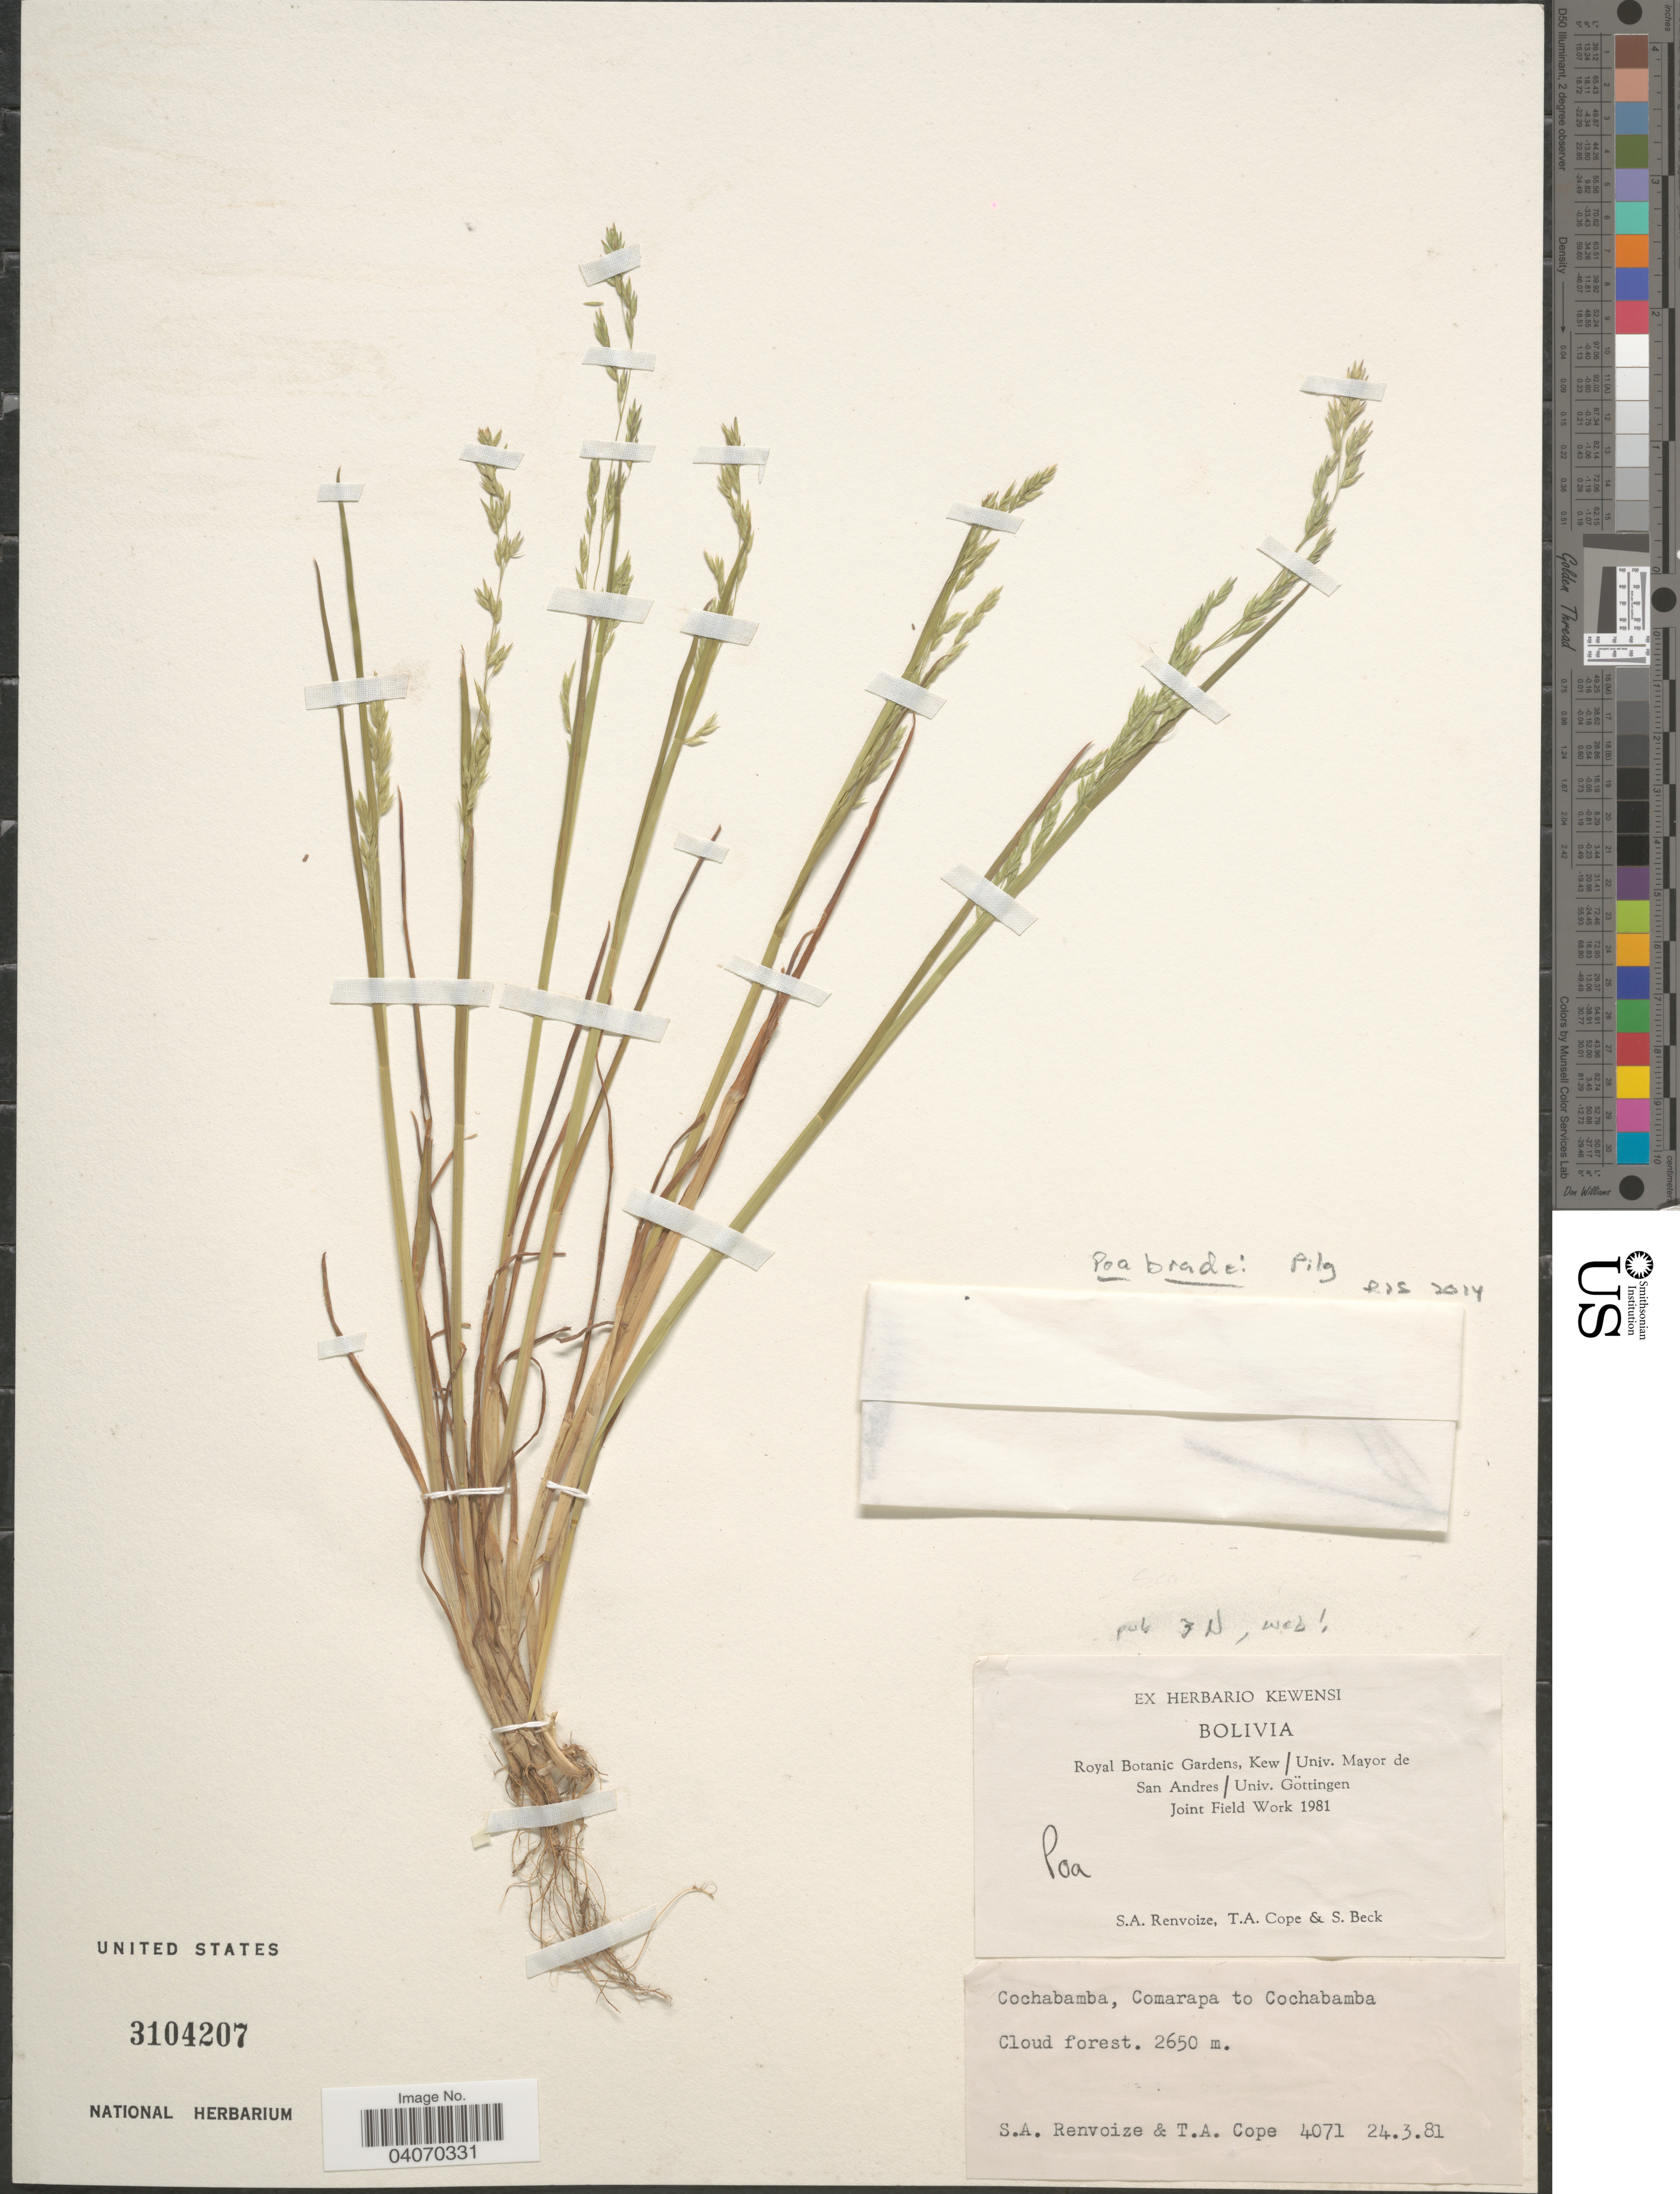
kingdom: Plantae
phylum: Tracheophyta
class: Liliopsida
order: Poales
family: Poaceae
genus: Poa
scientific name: Poa bradei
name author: Pilg.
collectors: S. A. Renvoize, T. A. Cope & S. G. Beck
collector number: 4071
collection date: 1981-03-24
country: Bolivia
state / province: Cochabamba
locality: Comarapa to Cochabamba. Cloud forest.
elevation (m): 2650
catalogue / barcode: US 3104207